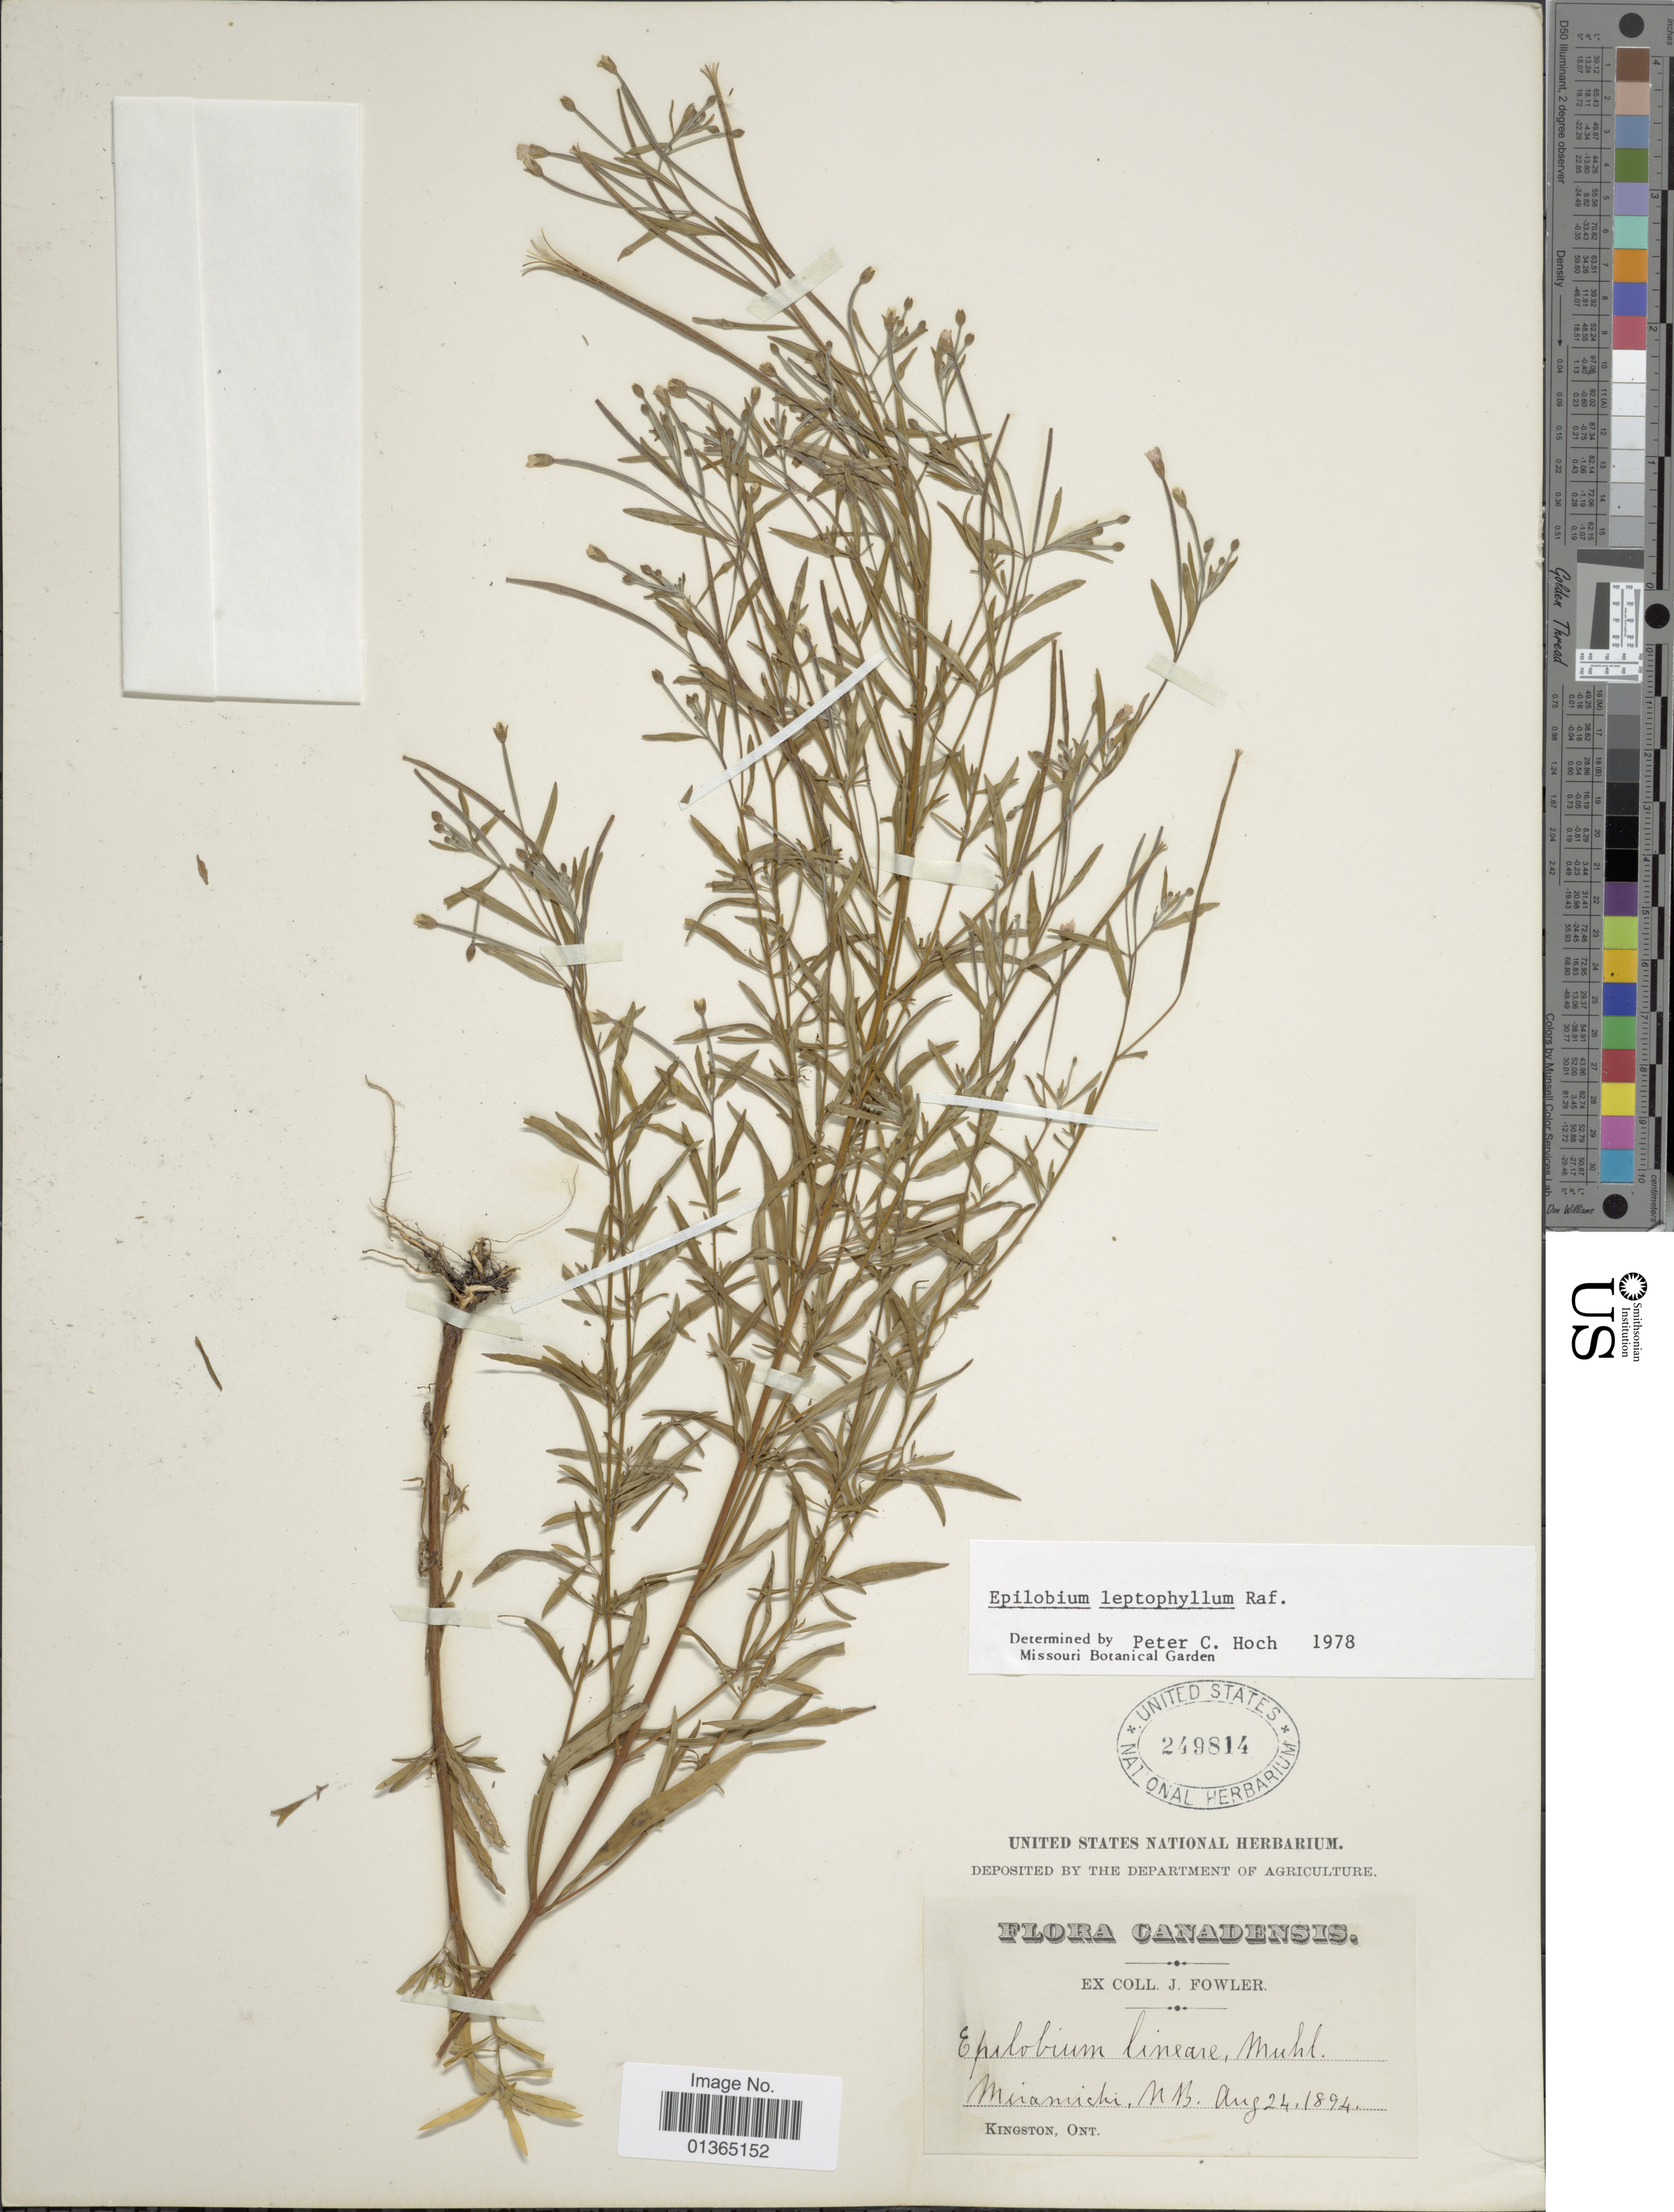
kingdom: Plantae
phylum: Tracheophyta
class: Magnoliopsida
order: Myrtales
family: Onagraceae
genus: Epilobium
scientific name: Epilobium leptophyllum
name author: Raf.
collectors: J. P. Fowler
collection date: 1894-08-24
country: Canada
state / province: New Brunswick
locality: Miramichi.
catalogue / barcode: US 249814